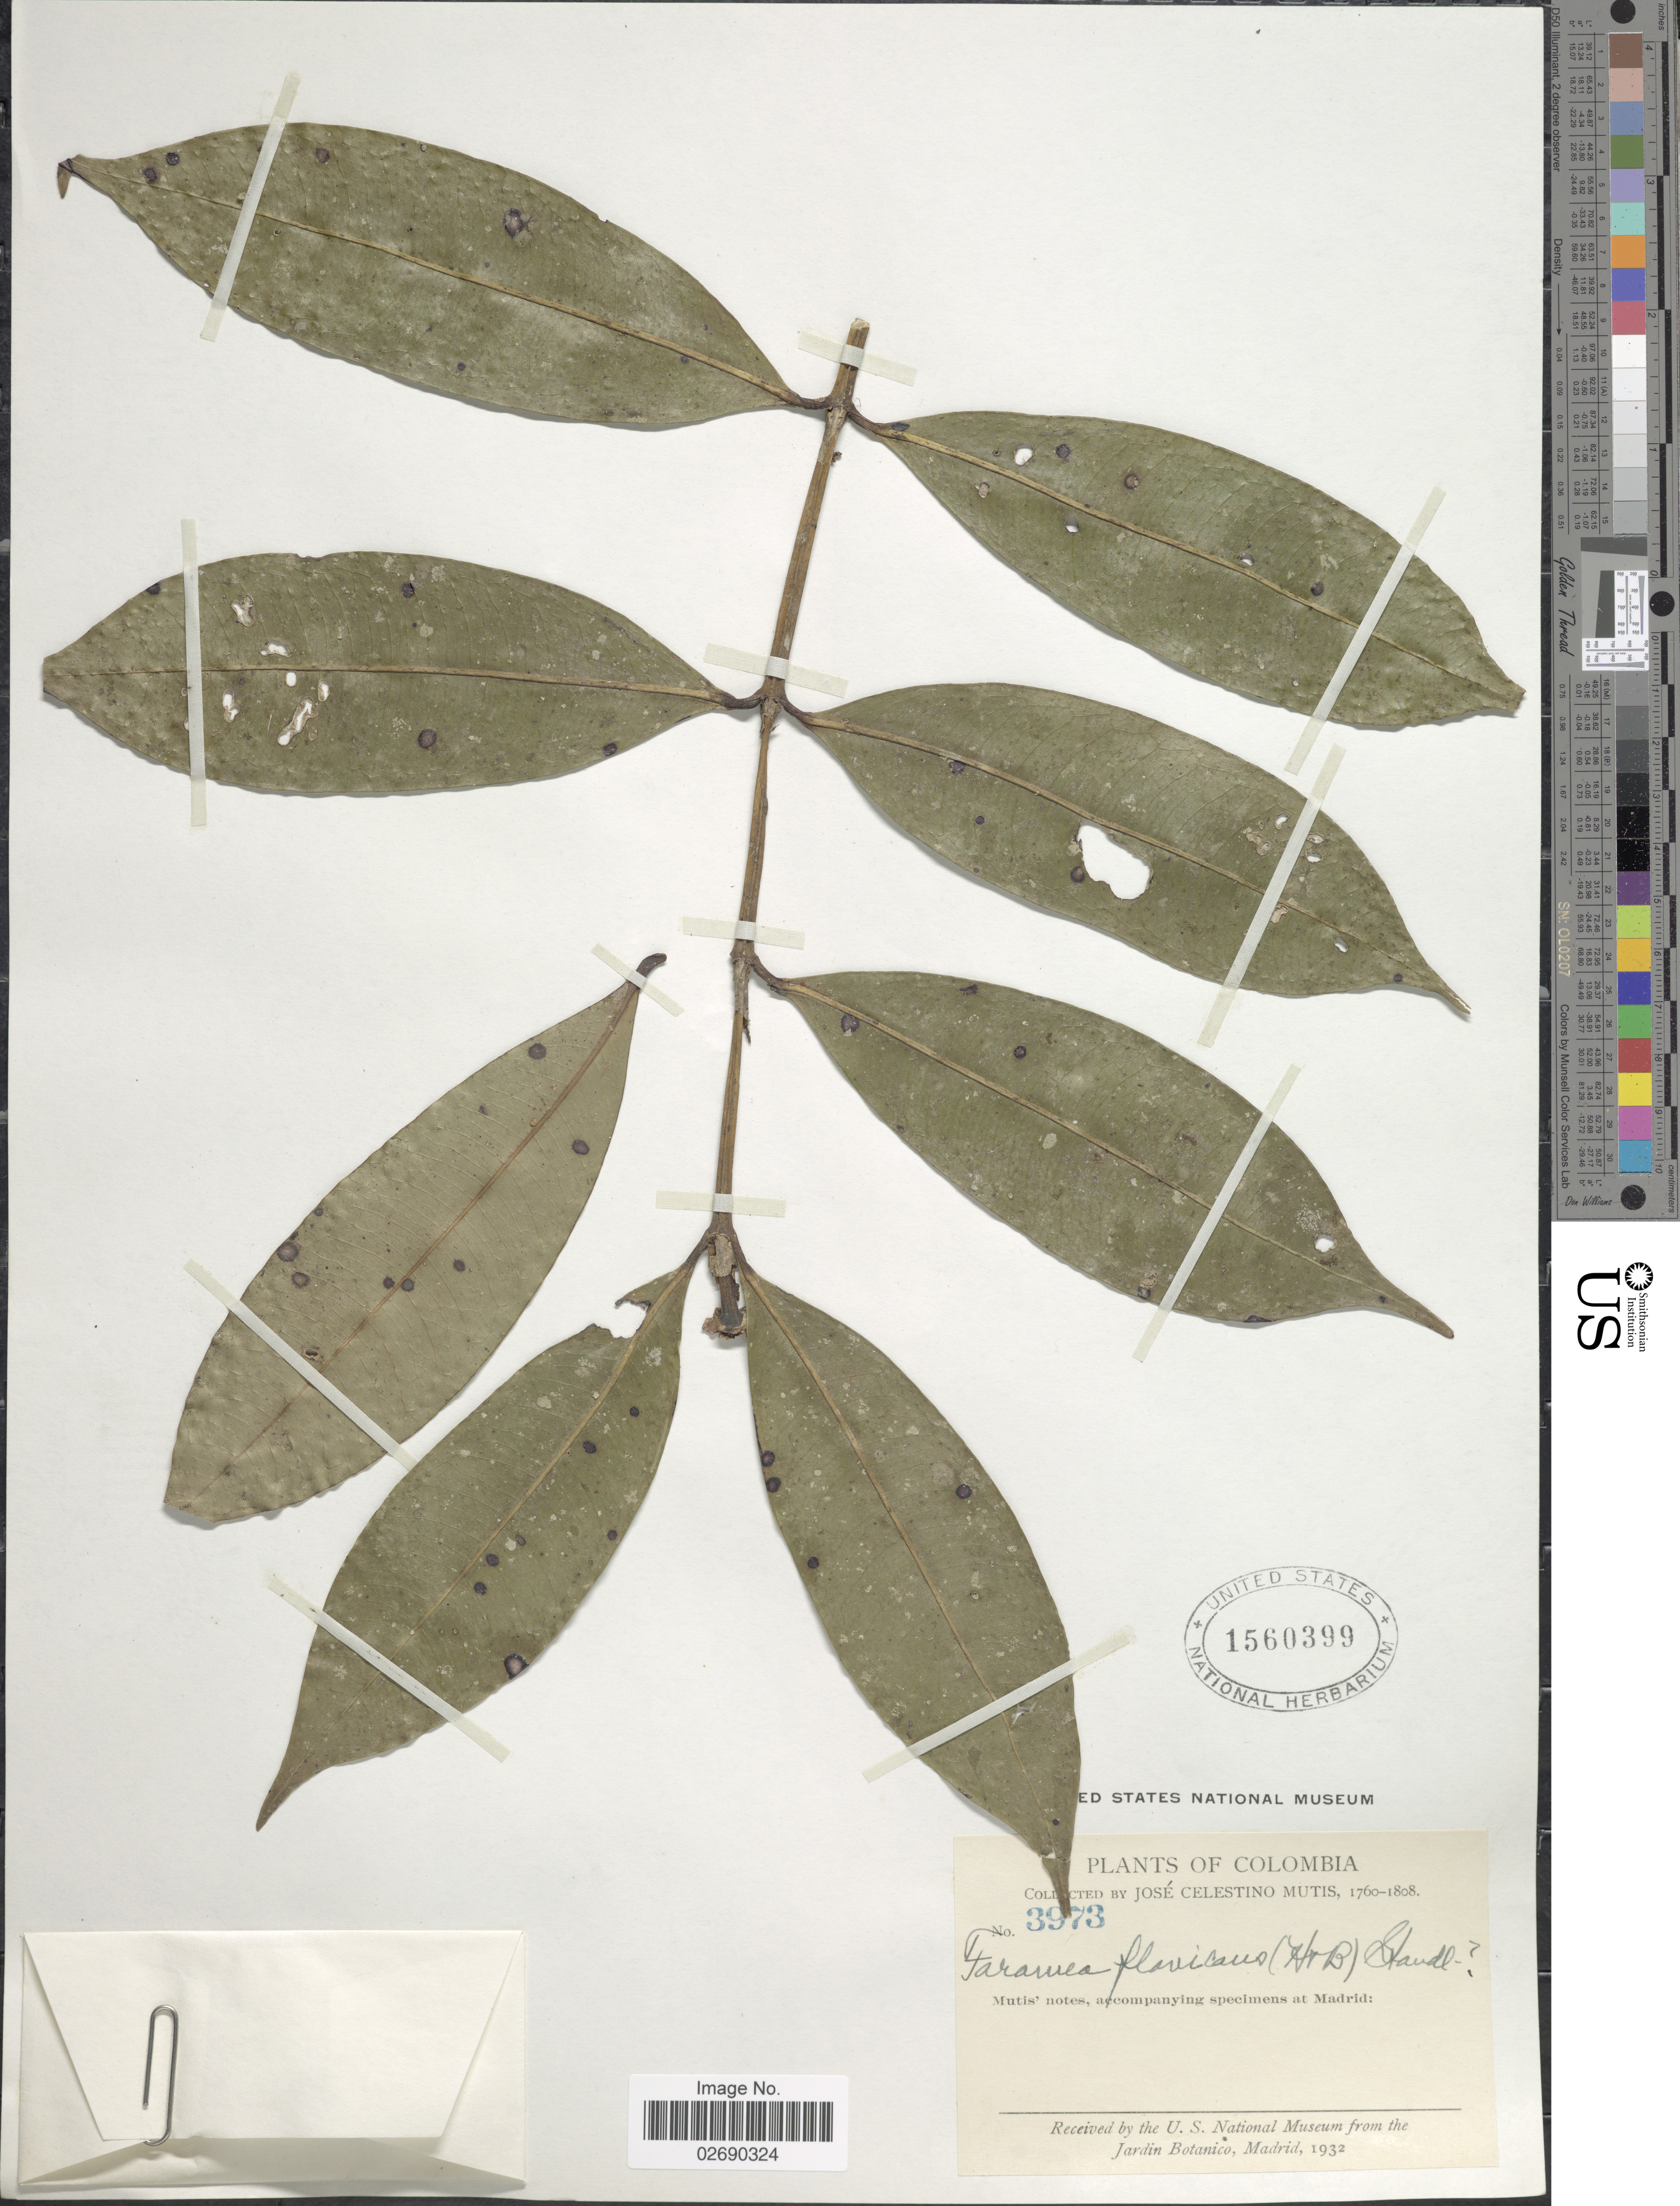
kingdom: Plantae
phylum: Tracheophyta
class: Magnoliopsida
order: Gentianales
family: Rubiaceae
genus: Faramea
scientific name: Faramea flavicans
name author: (Roem. & Schult.) Standl.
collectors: J. C. B. Mutis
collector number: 3973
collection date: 1760/1808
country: Colombia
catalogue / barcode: US 1560399